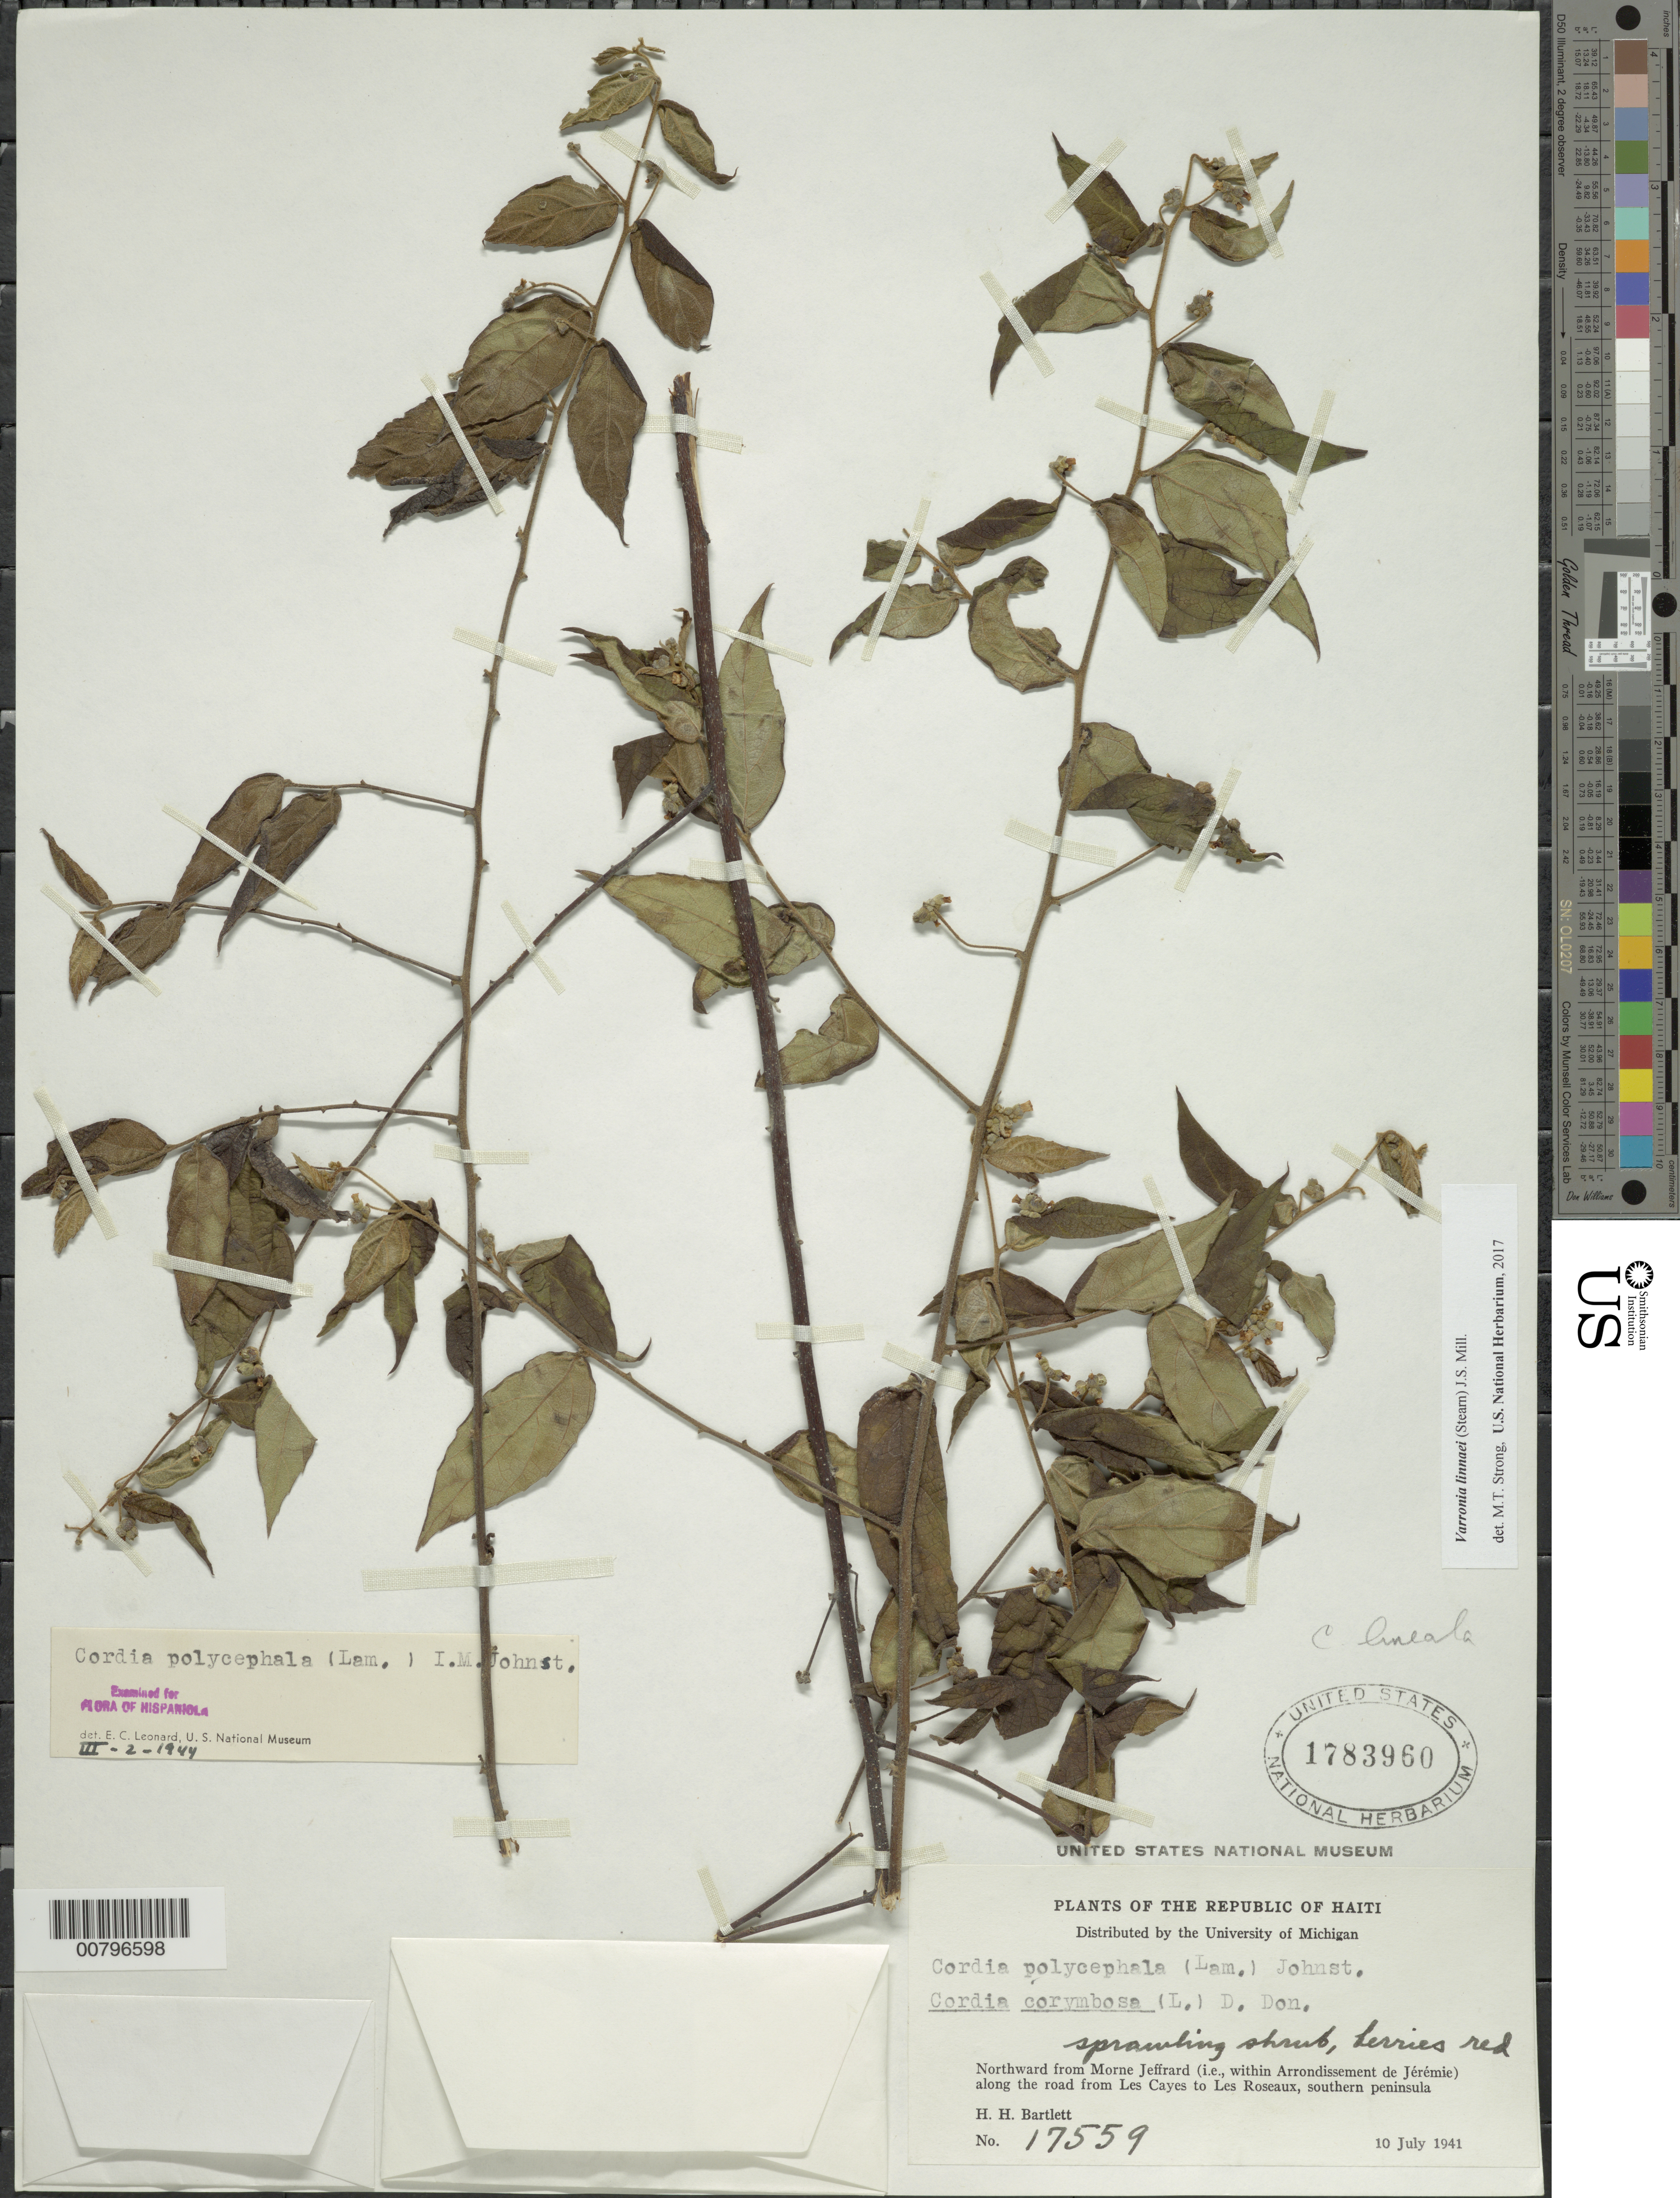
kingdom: Plantae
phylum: Tracheophyta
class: Magnoliopsida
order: Boraginales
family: Cordiaceae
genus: Varronia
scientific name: Varronia linnaei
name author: (Stearn) J.S. Mill.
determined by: Strong, Mark T., (BOT), Smithsonian Institution - National Museum of Natural History (UNITED STATES)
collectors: H. H. Bartlett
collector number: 17559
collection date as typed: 10 Jul 1941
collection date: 1941-07-10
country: Haiti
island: Hispaniola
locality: Northward from Morne Jeffrard (I.e., within Arrondissement de Jérémie) along the road from Les Cayes to Les Roseaux, southern peninsula.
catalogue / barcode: US 1783960